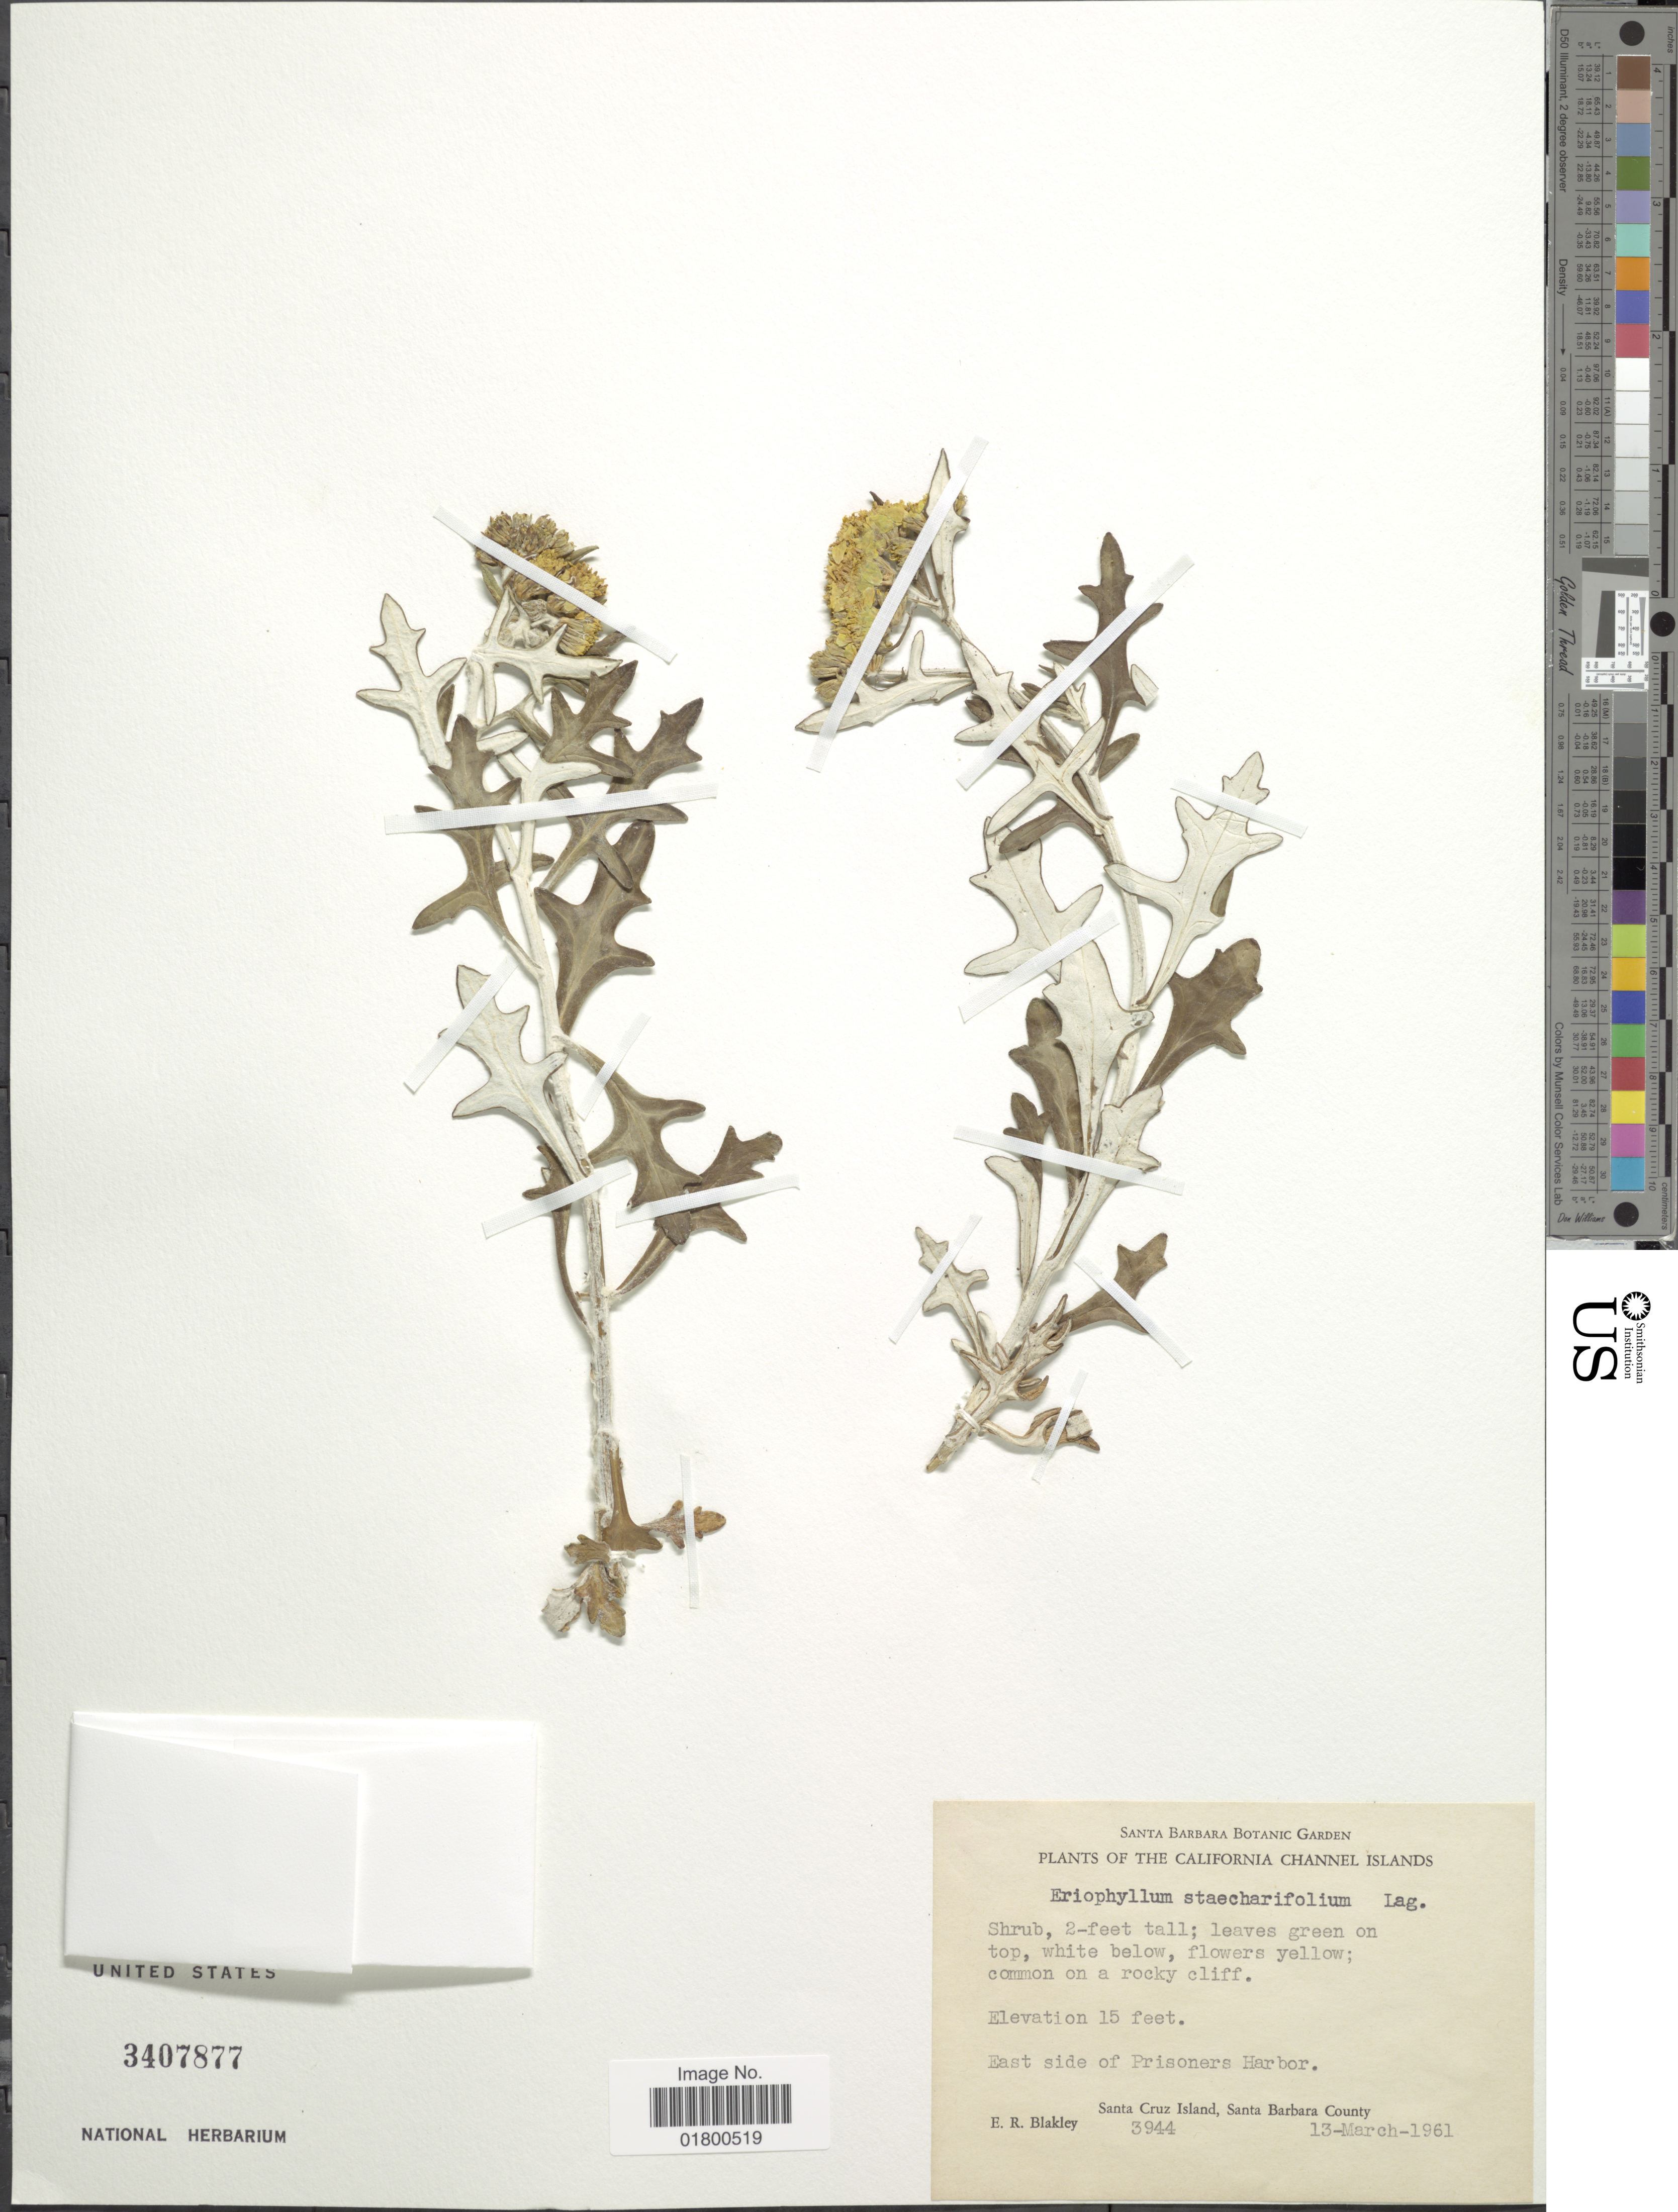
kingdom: Plantae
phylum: Tracheophyta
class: Magnoliopsida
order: Asterales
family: Asteraceae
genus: Eriophyllum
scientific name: Eriophyllum staechadifolium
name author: Lag.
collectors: E. R. Blakley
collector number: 3944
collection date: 1961-03-13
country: United States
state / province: California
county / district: Santa Barbara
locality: The California Channel Islands, East side of Prisoners Harbor, Santa Cruz Island, Barbara County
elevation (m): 5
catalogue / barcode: US 3407877